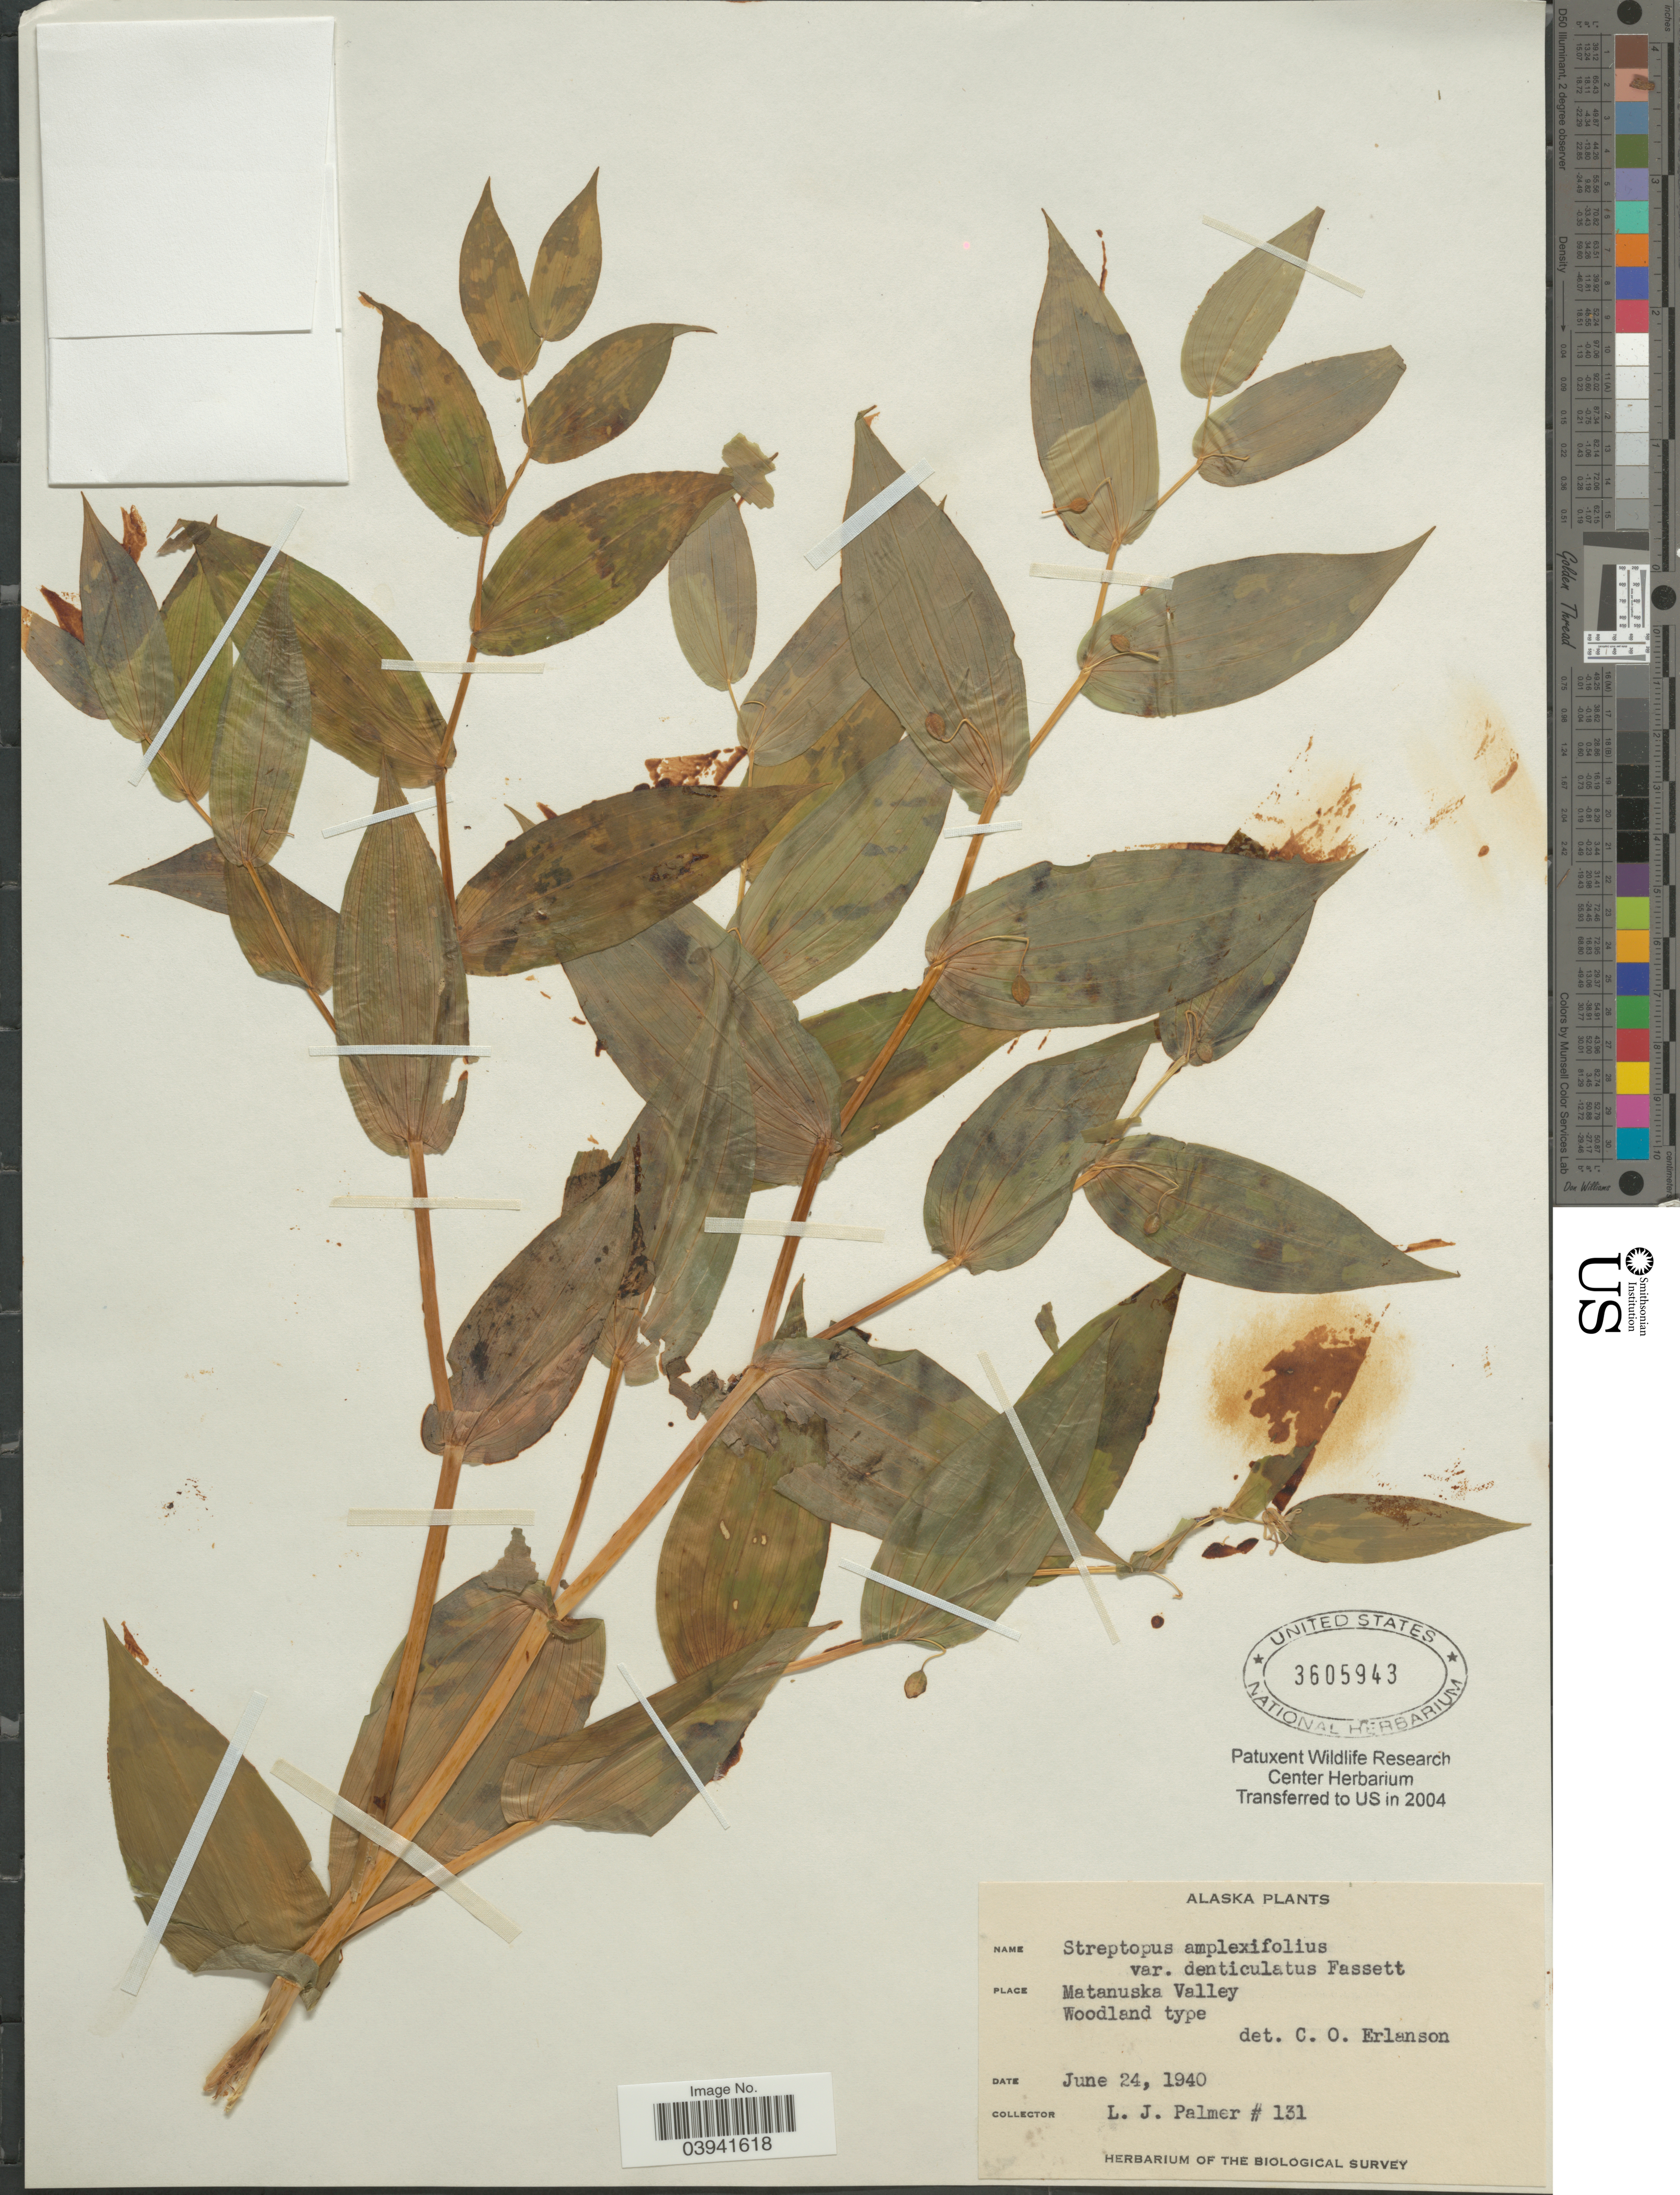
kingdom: Plantae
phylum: Tracheophyta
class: Liliopsida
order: Liliales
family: Liliaceae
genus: Streptopus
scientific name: Streptopus amplexifolius var. denticulatus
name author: Fassett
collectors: L. J. Palmer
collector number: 131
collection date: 1940-06-24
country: United States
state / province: Alaska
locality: Matanuska Valley.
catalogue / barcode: US 3605943